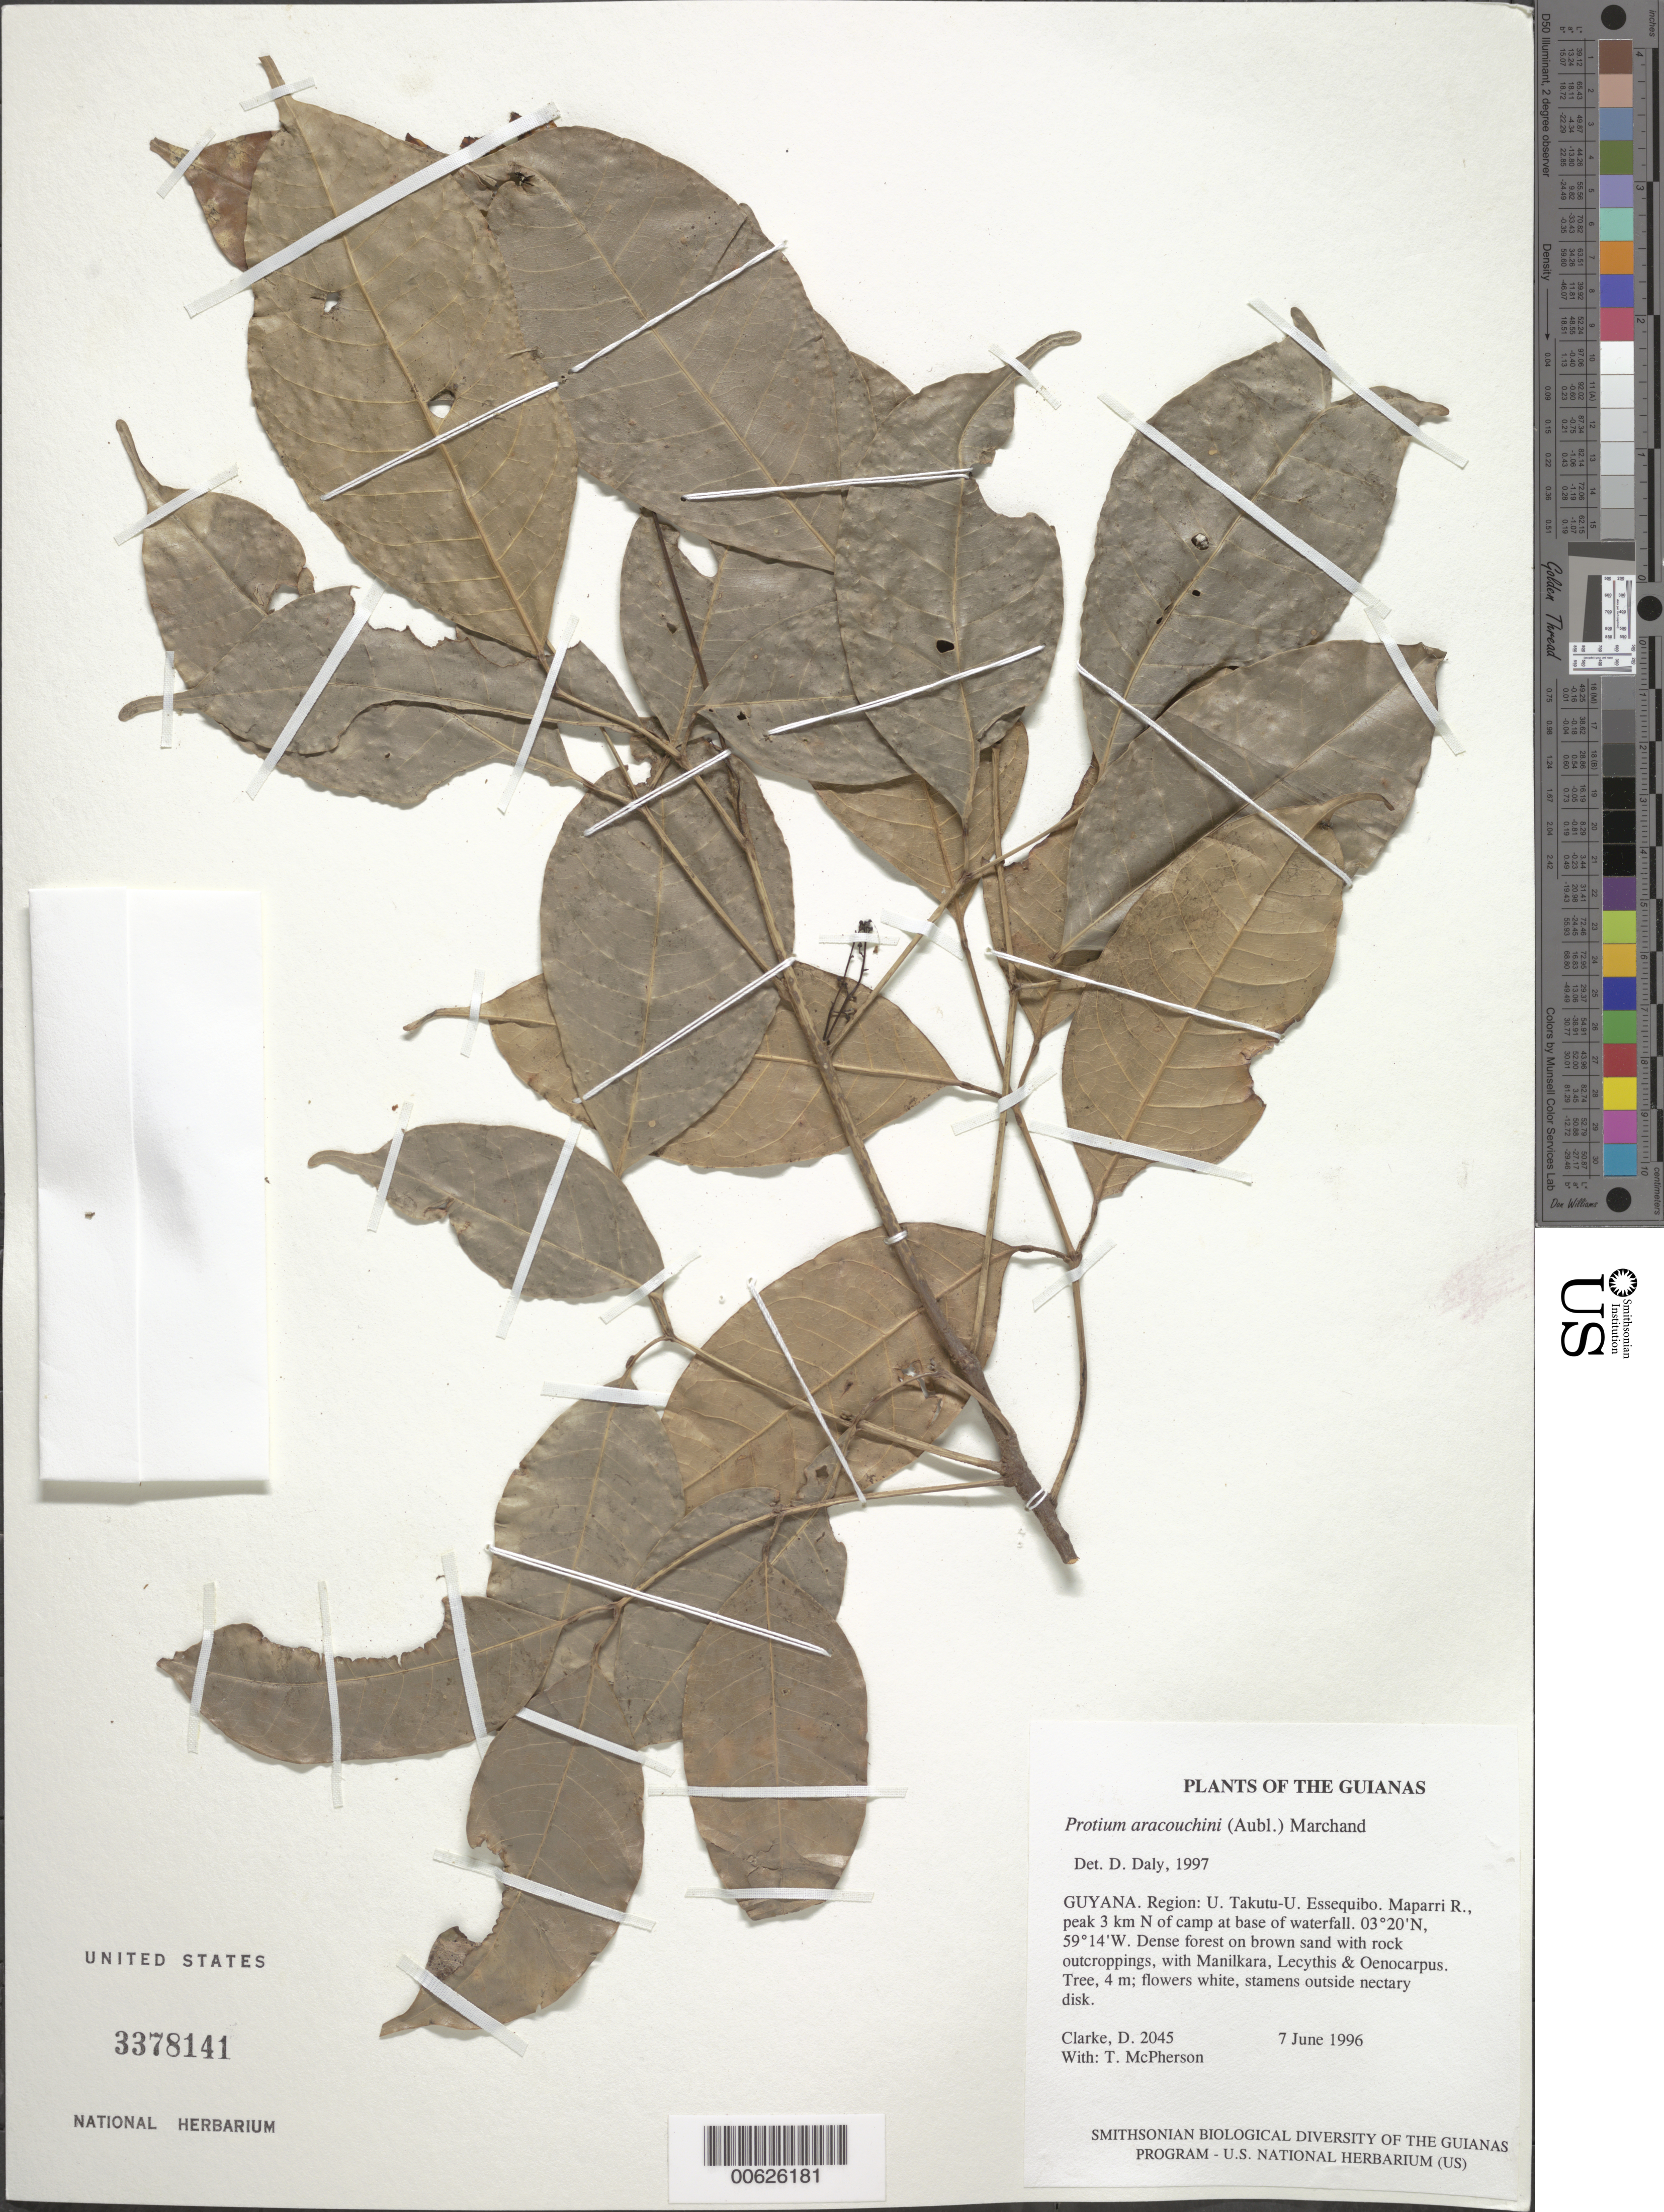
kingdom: Plantae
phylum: Tracheophyta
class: Magnoliopsida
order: Sapindales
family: Burseraceae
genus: Protium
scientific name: Protium aracouchini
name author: (Aubl.) Marchand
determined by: Daly, D. C.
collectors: H. D. Clarke & T. McPherson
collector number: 2045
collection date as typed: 7 June 1996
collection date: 1996-06-07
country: Guyana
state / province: U. Takutu-U. Essequibo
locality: Maparri R., peak 3 km N of camp at base of waterfall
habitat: Dense forest on brown sand with rock outcroppings, with Manilkara, Lecythis & Oenocarpus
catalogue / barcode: US 3378141